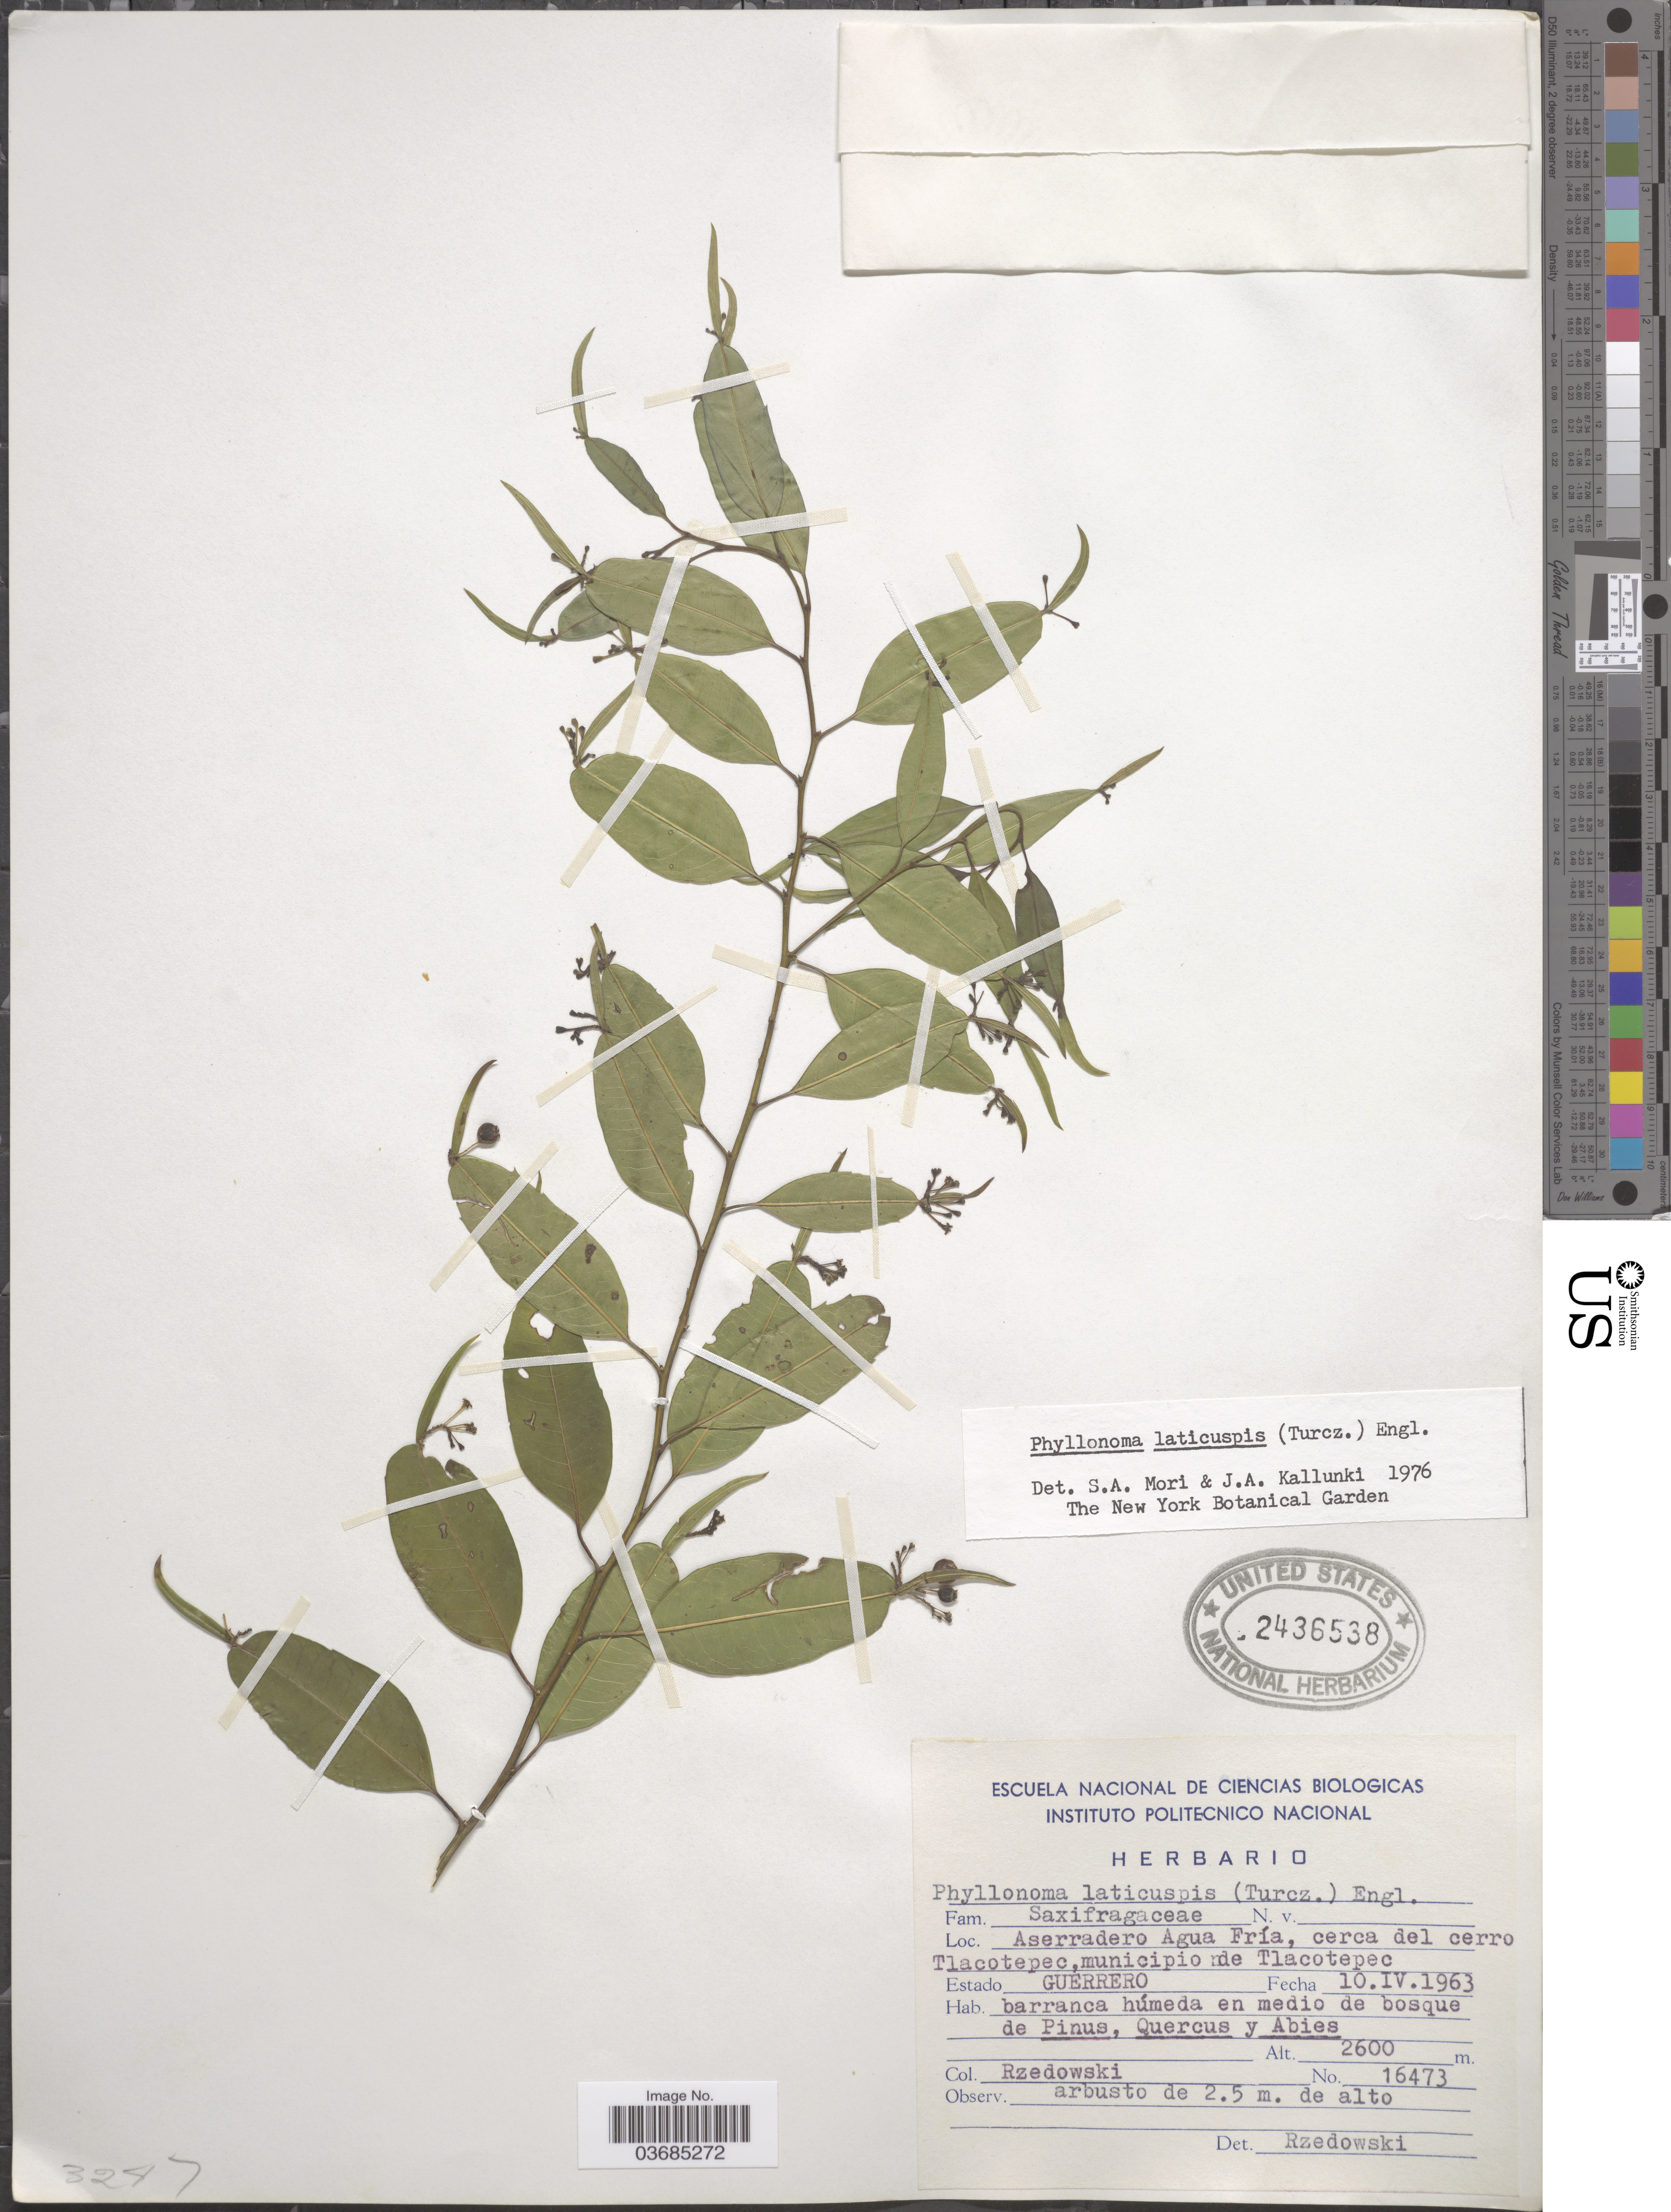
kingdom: Plantae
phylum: Tracheophyta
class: Magnoliopsida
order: Aquifoliales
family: Phyllonomaceae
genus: Phyllonoma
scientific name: Phyllonoma laticuspis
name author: (Turcz.) Engl.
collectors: Rzedowski, --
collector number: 16473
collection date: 1963-04-10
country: Mexico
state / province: Guerrero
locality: Aserradero Agua Fría, cerca del cerro Tlacotepec, municipio de Tlacotepec.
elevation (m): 2600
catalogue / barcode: US 2436538